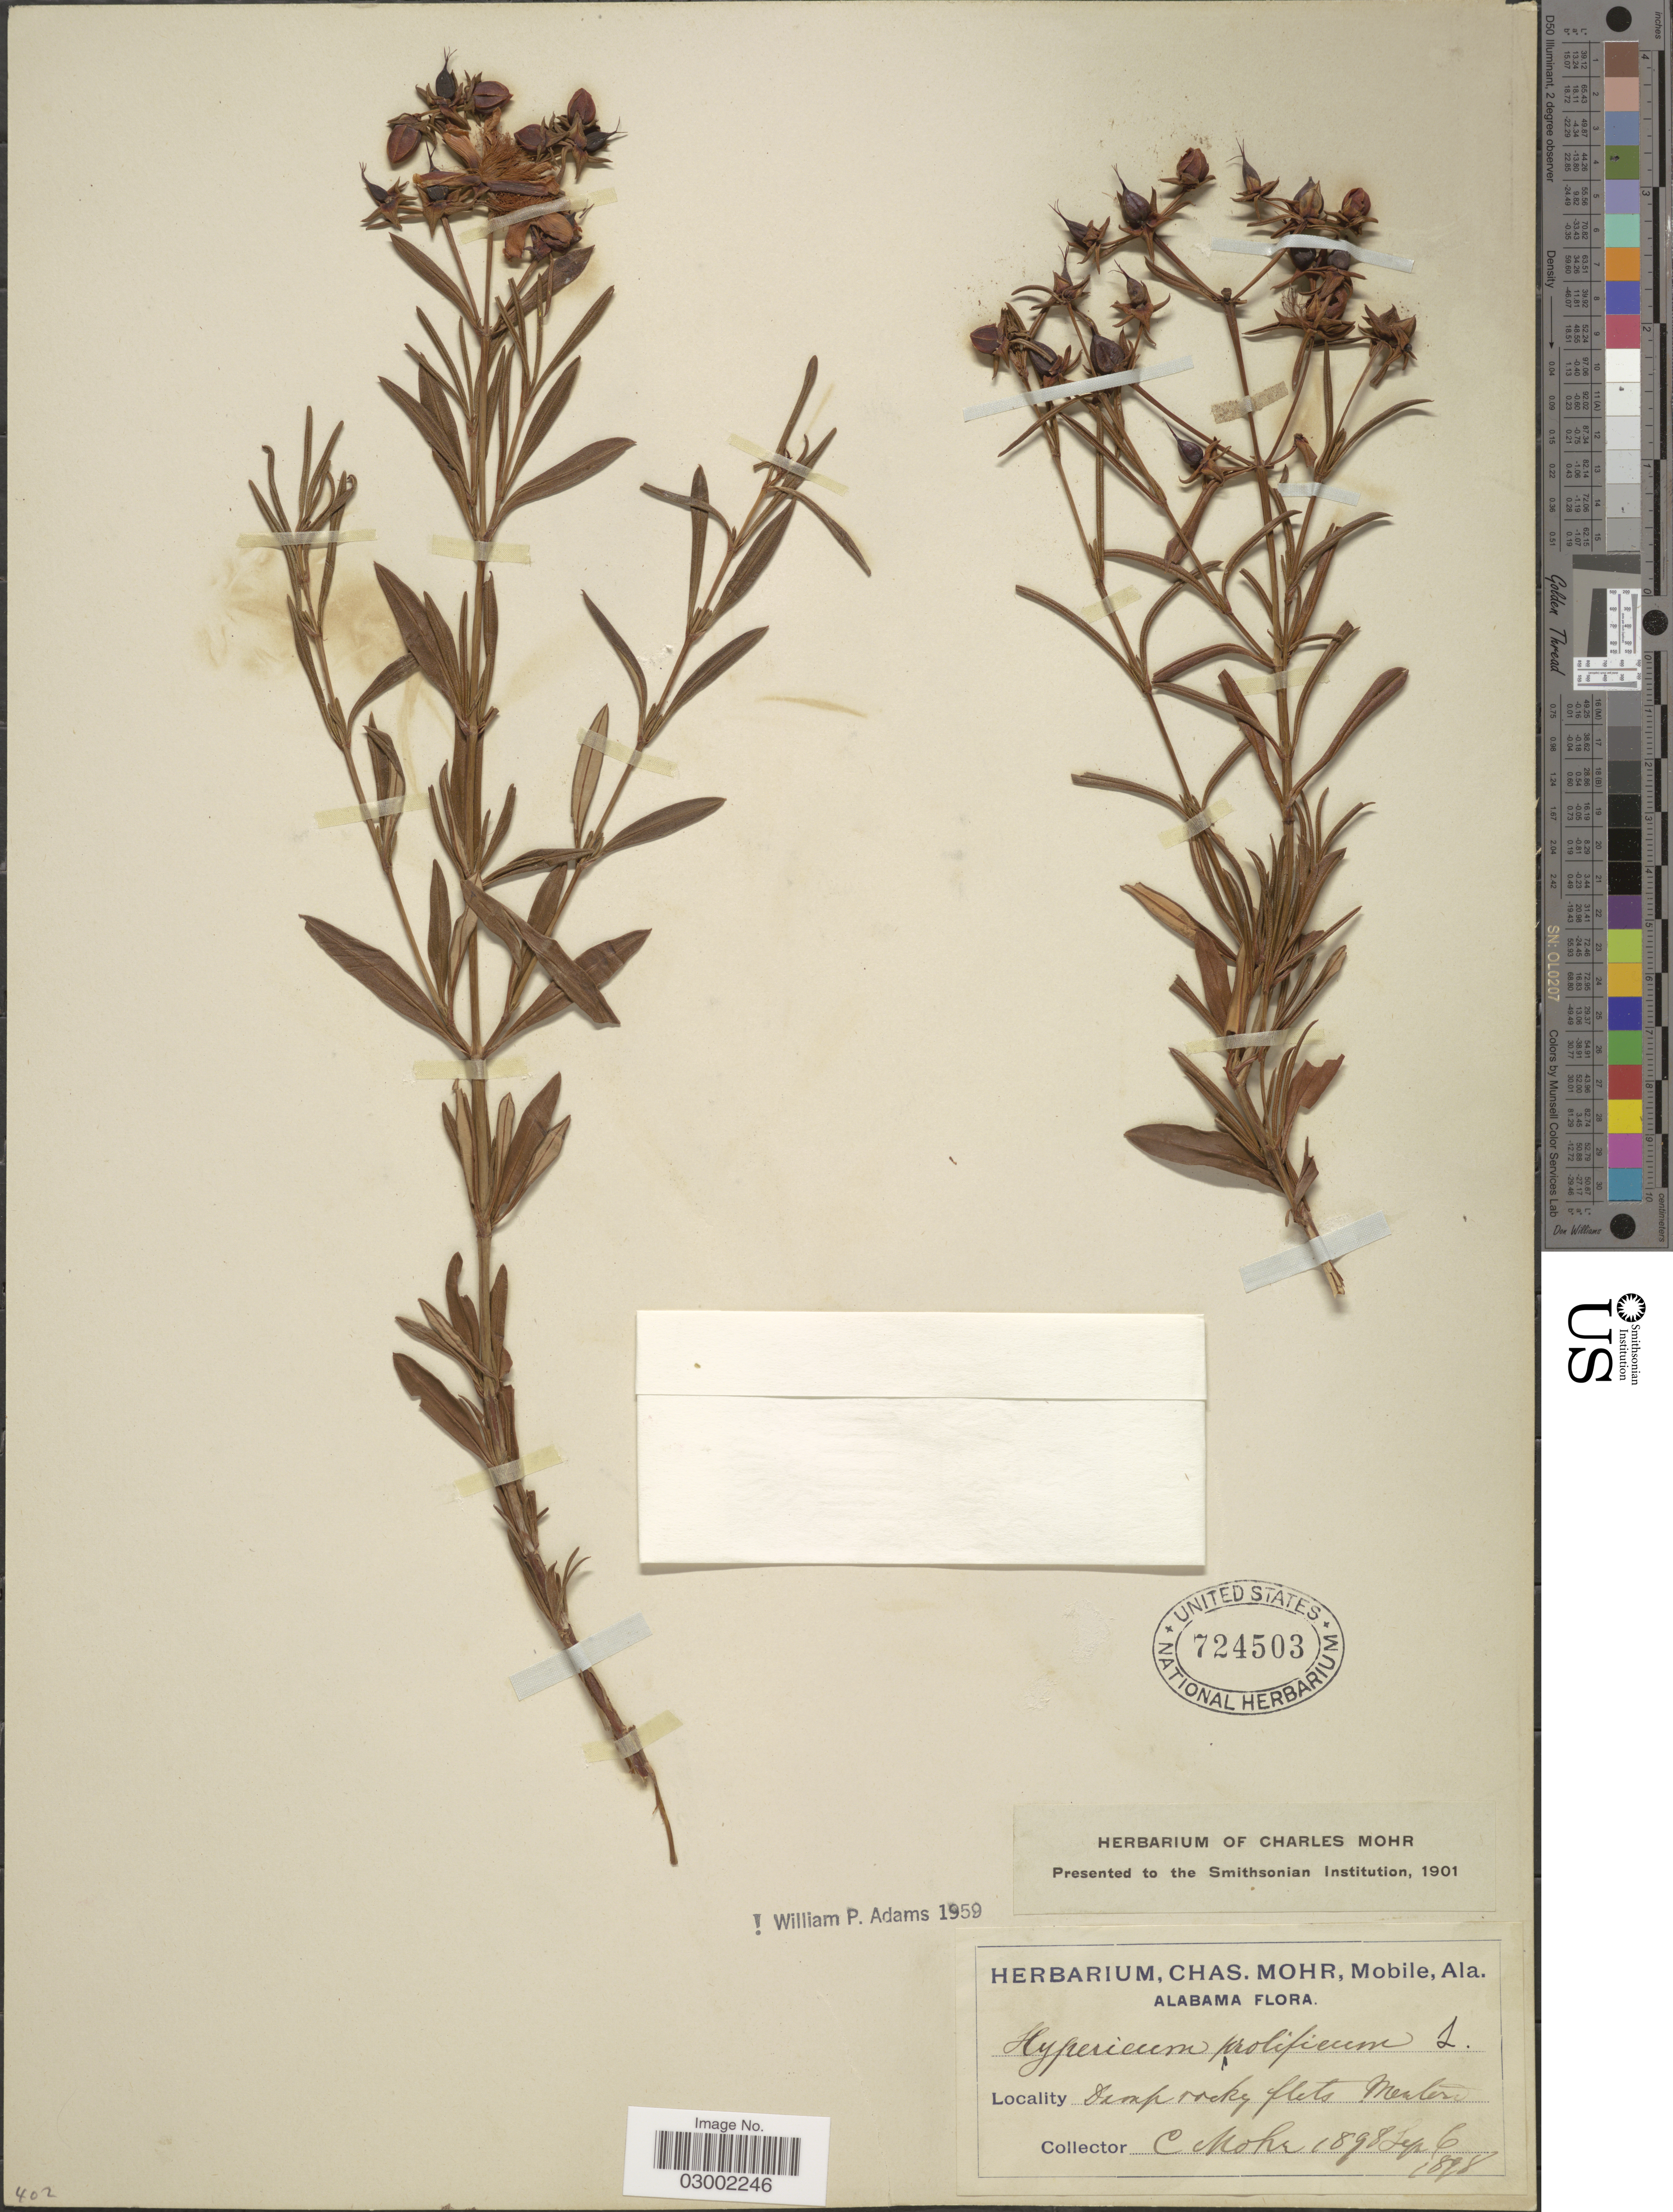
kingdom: Plantae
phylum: Tracheophyta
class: Magnoliopsida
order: Malpighiales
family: Hypericaceae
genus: Hypericum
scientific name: Hypericum prolificum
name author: L.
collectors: Mohr, C. T. (herbarium)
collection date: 1898-09-06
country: United States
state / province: Alabama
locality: Mentone.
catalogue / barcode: US 724503